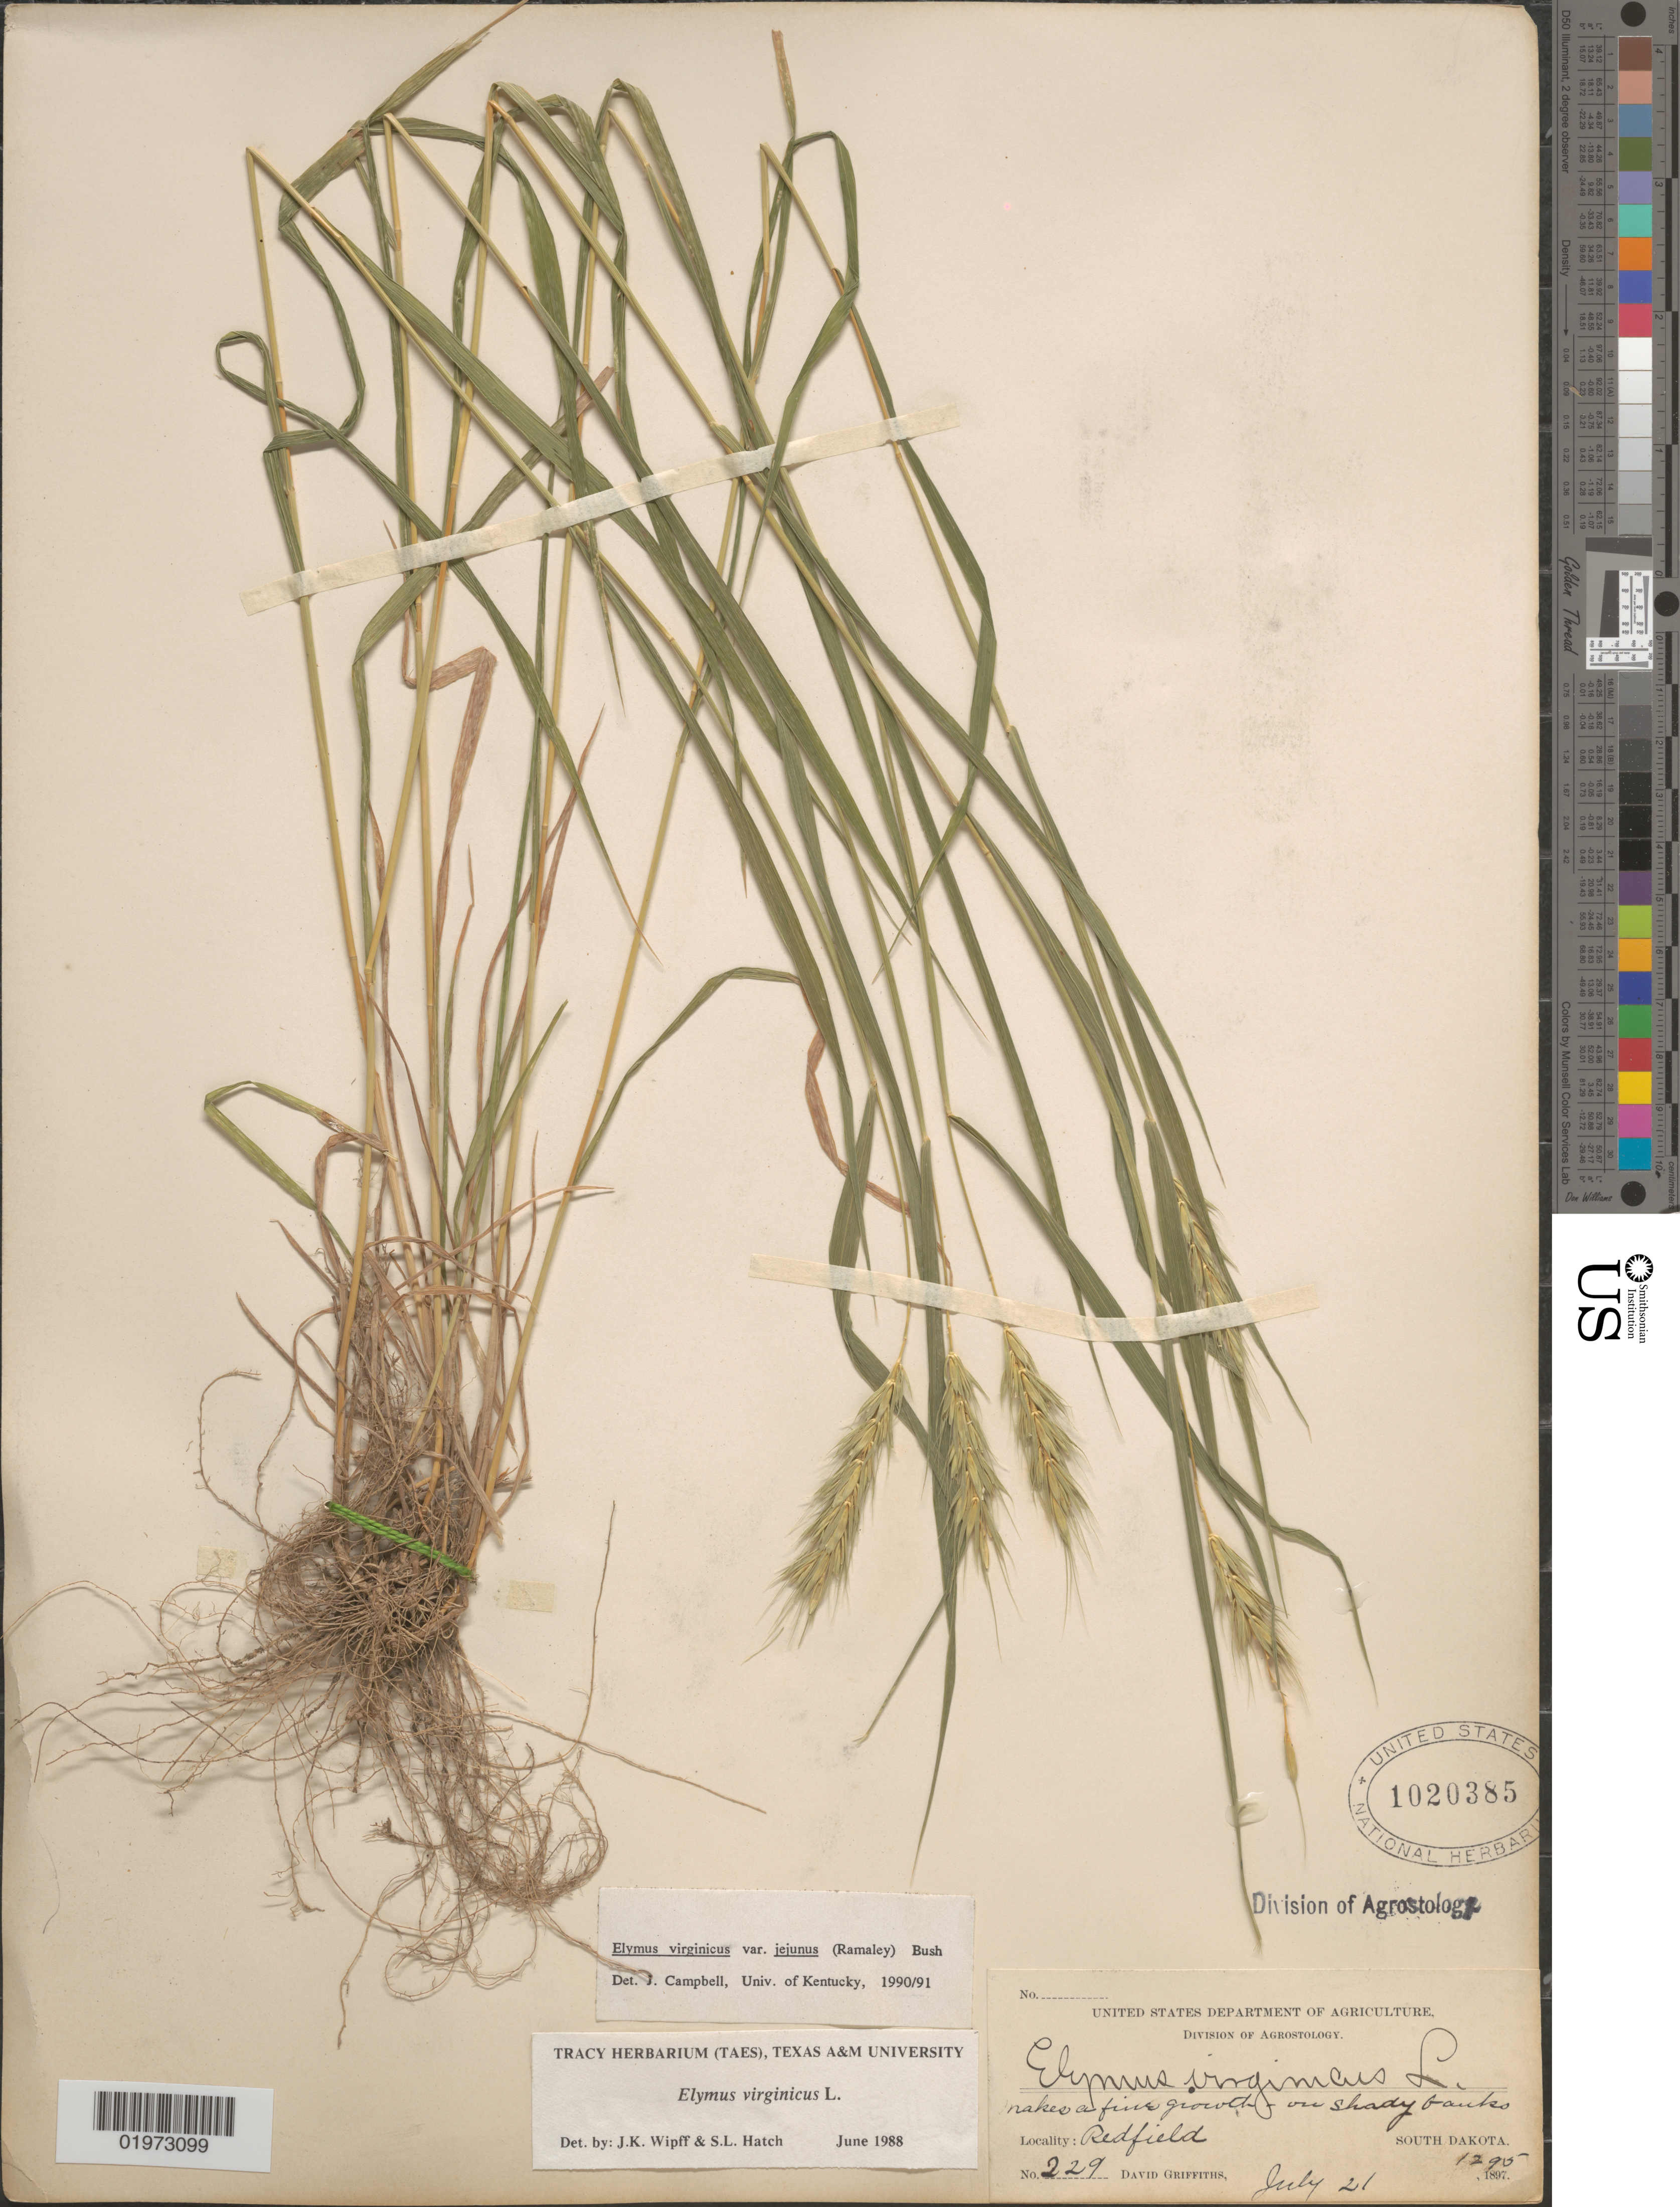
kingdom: Plantae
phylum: Tracheophyta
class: Liliopsida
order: Poales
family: Poaceae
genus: Elymus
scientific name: Elymus virginicus var. virginicus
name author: L.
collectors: D. Griffiths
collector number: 229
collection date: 1897-07-21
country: United States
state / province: South Dakota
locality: Makes a fine growth - on shady banks. Redfield.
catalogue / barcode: US 1020385